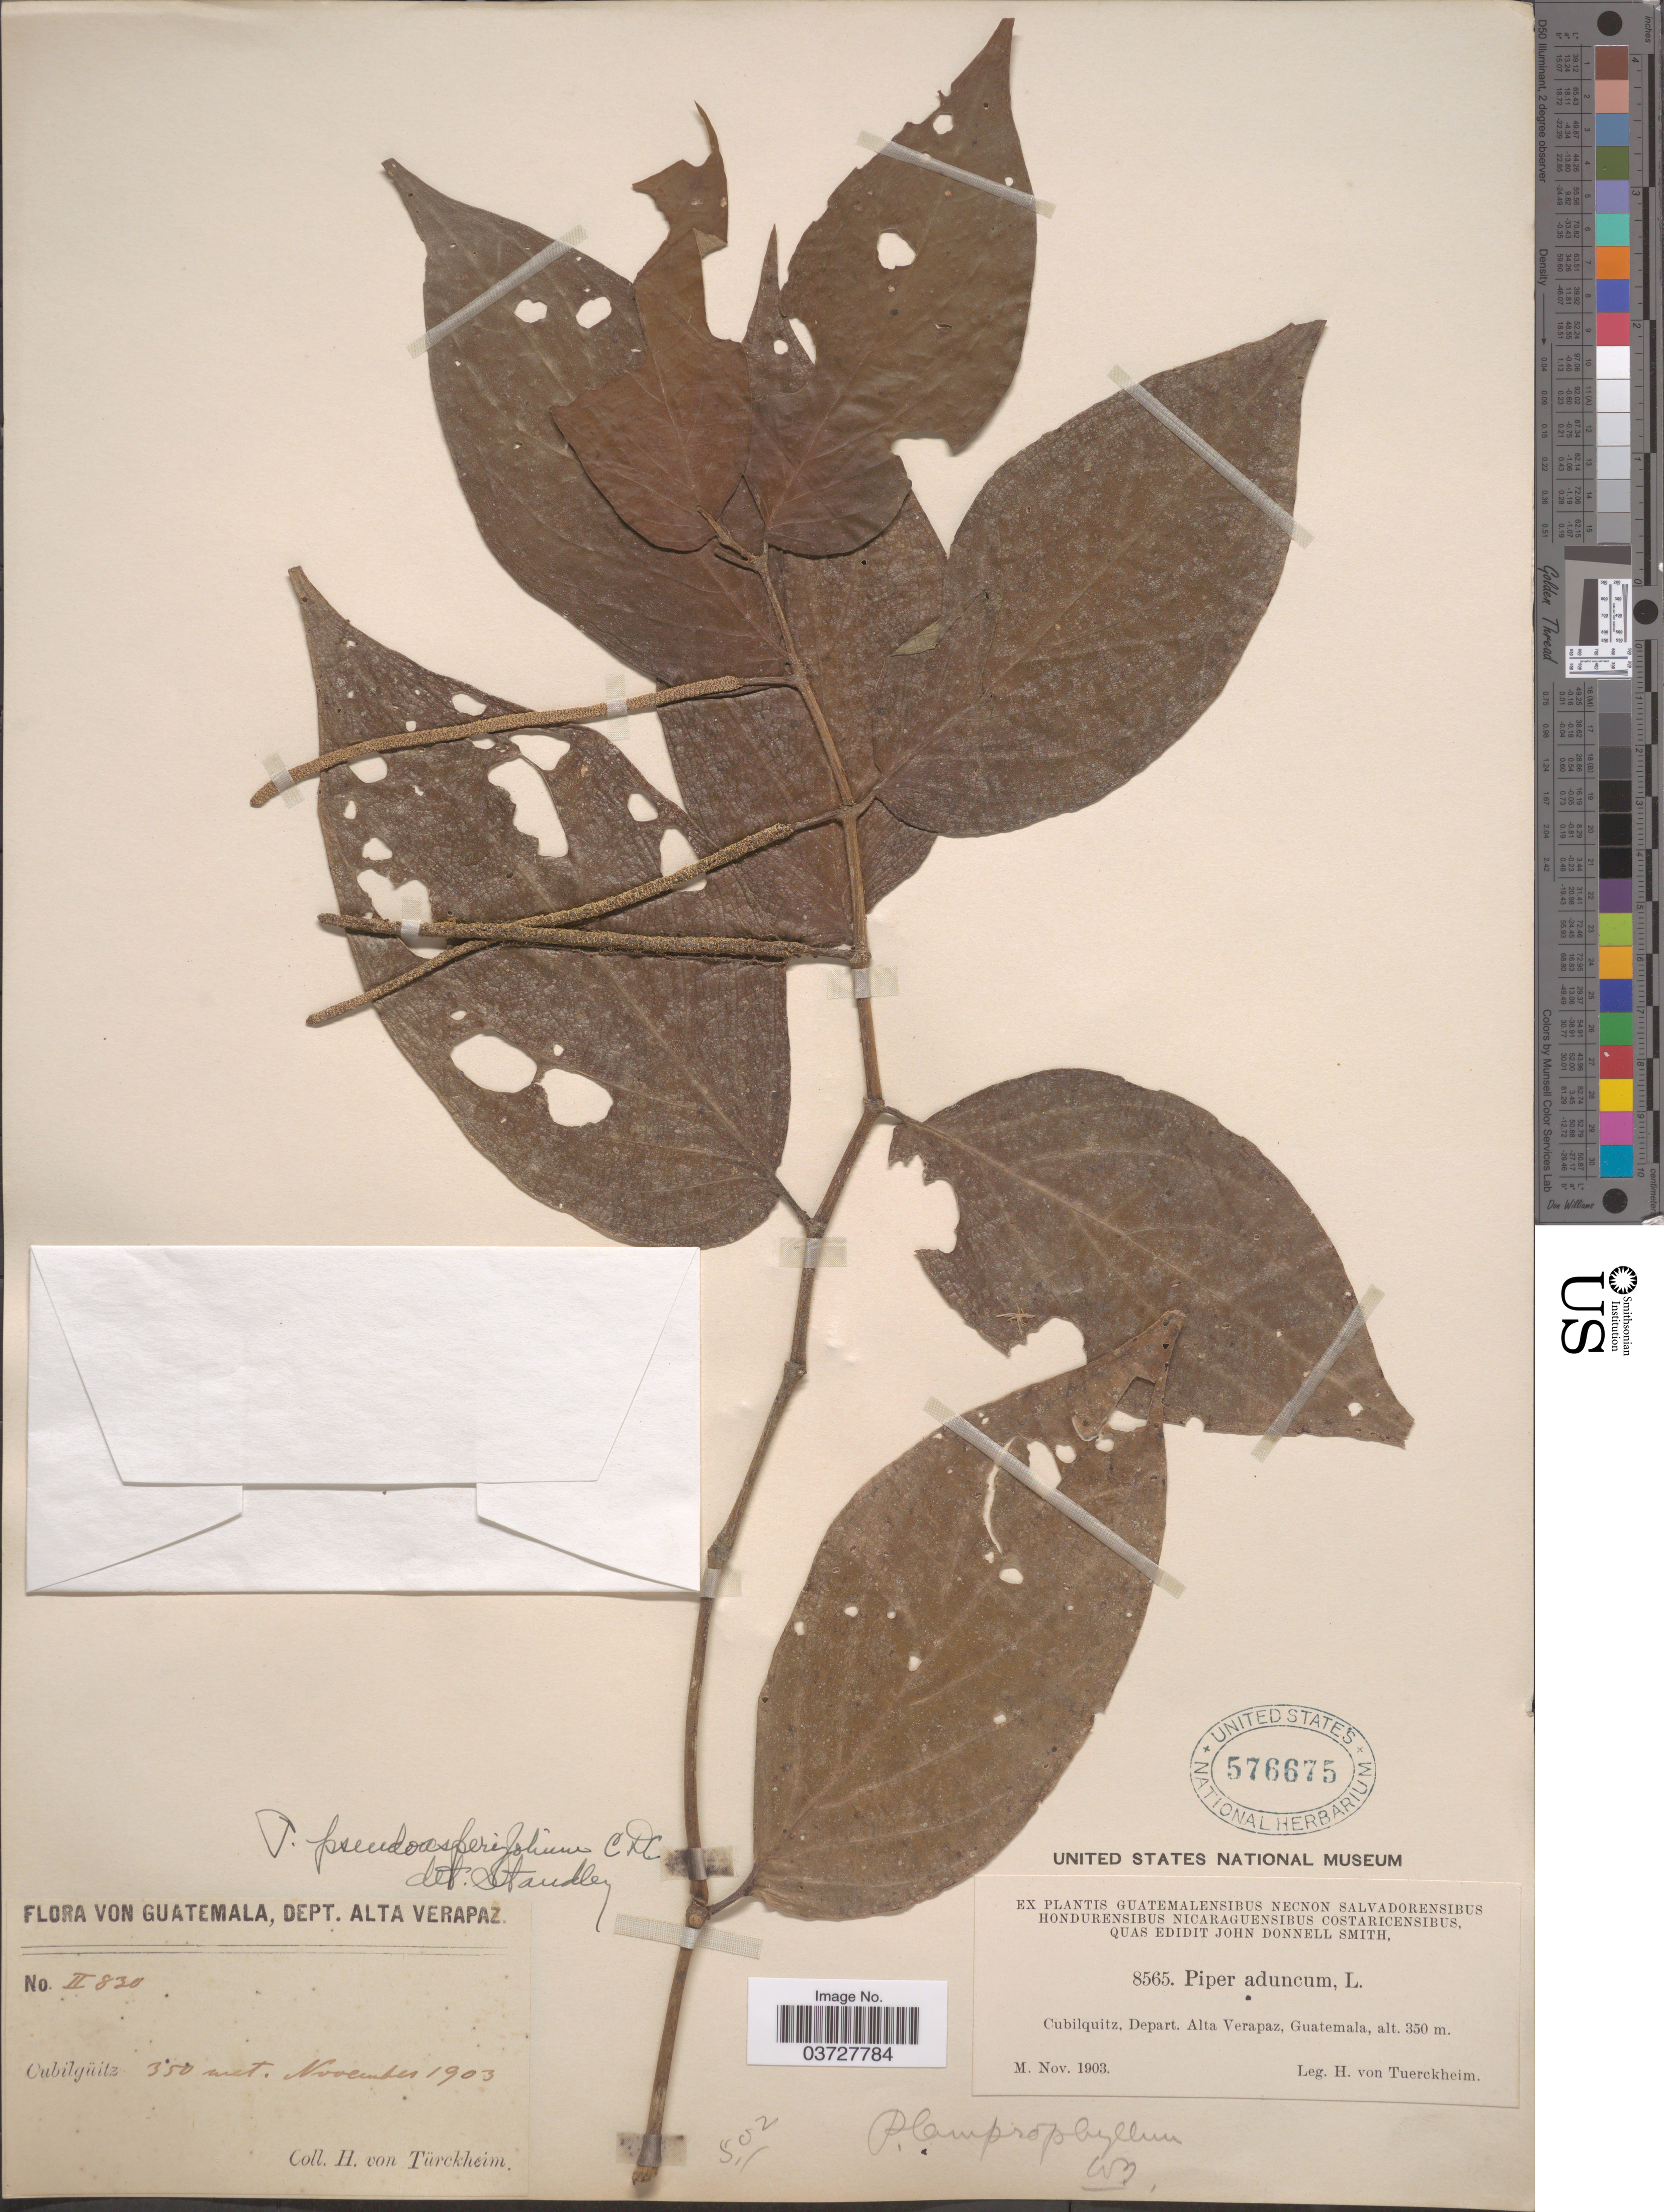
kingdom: Plantae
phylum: Tracheophyta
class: Magnoliopsida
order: Piperales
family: Piperaceae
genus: Piper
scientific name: Piper pseudoasperifolium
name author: C. DC.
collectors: H. von Türckheim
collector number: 8565/II830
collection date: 1903-11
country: Guatemala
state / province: Alta Verapaz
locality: Cubilquitz, Depart. Alta Verapaz.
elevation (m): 350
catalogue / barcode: US 576675